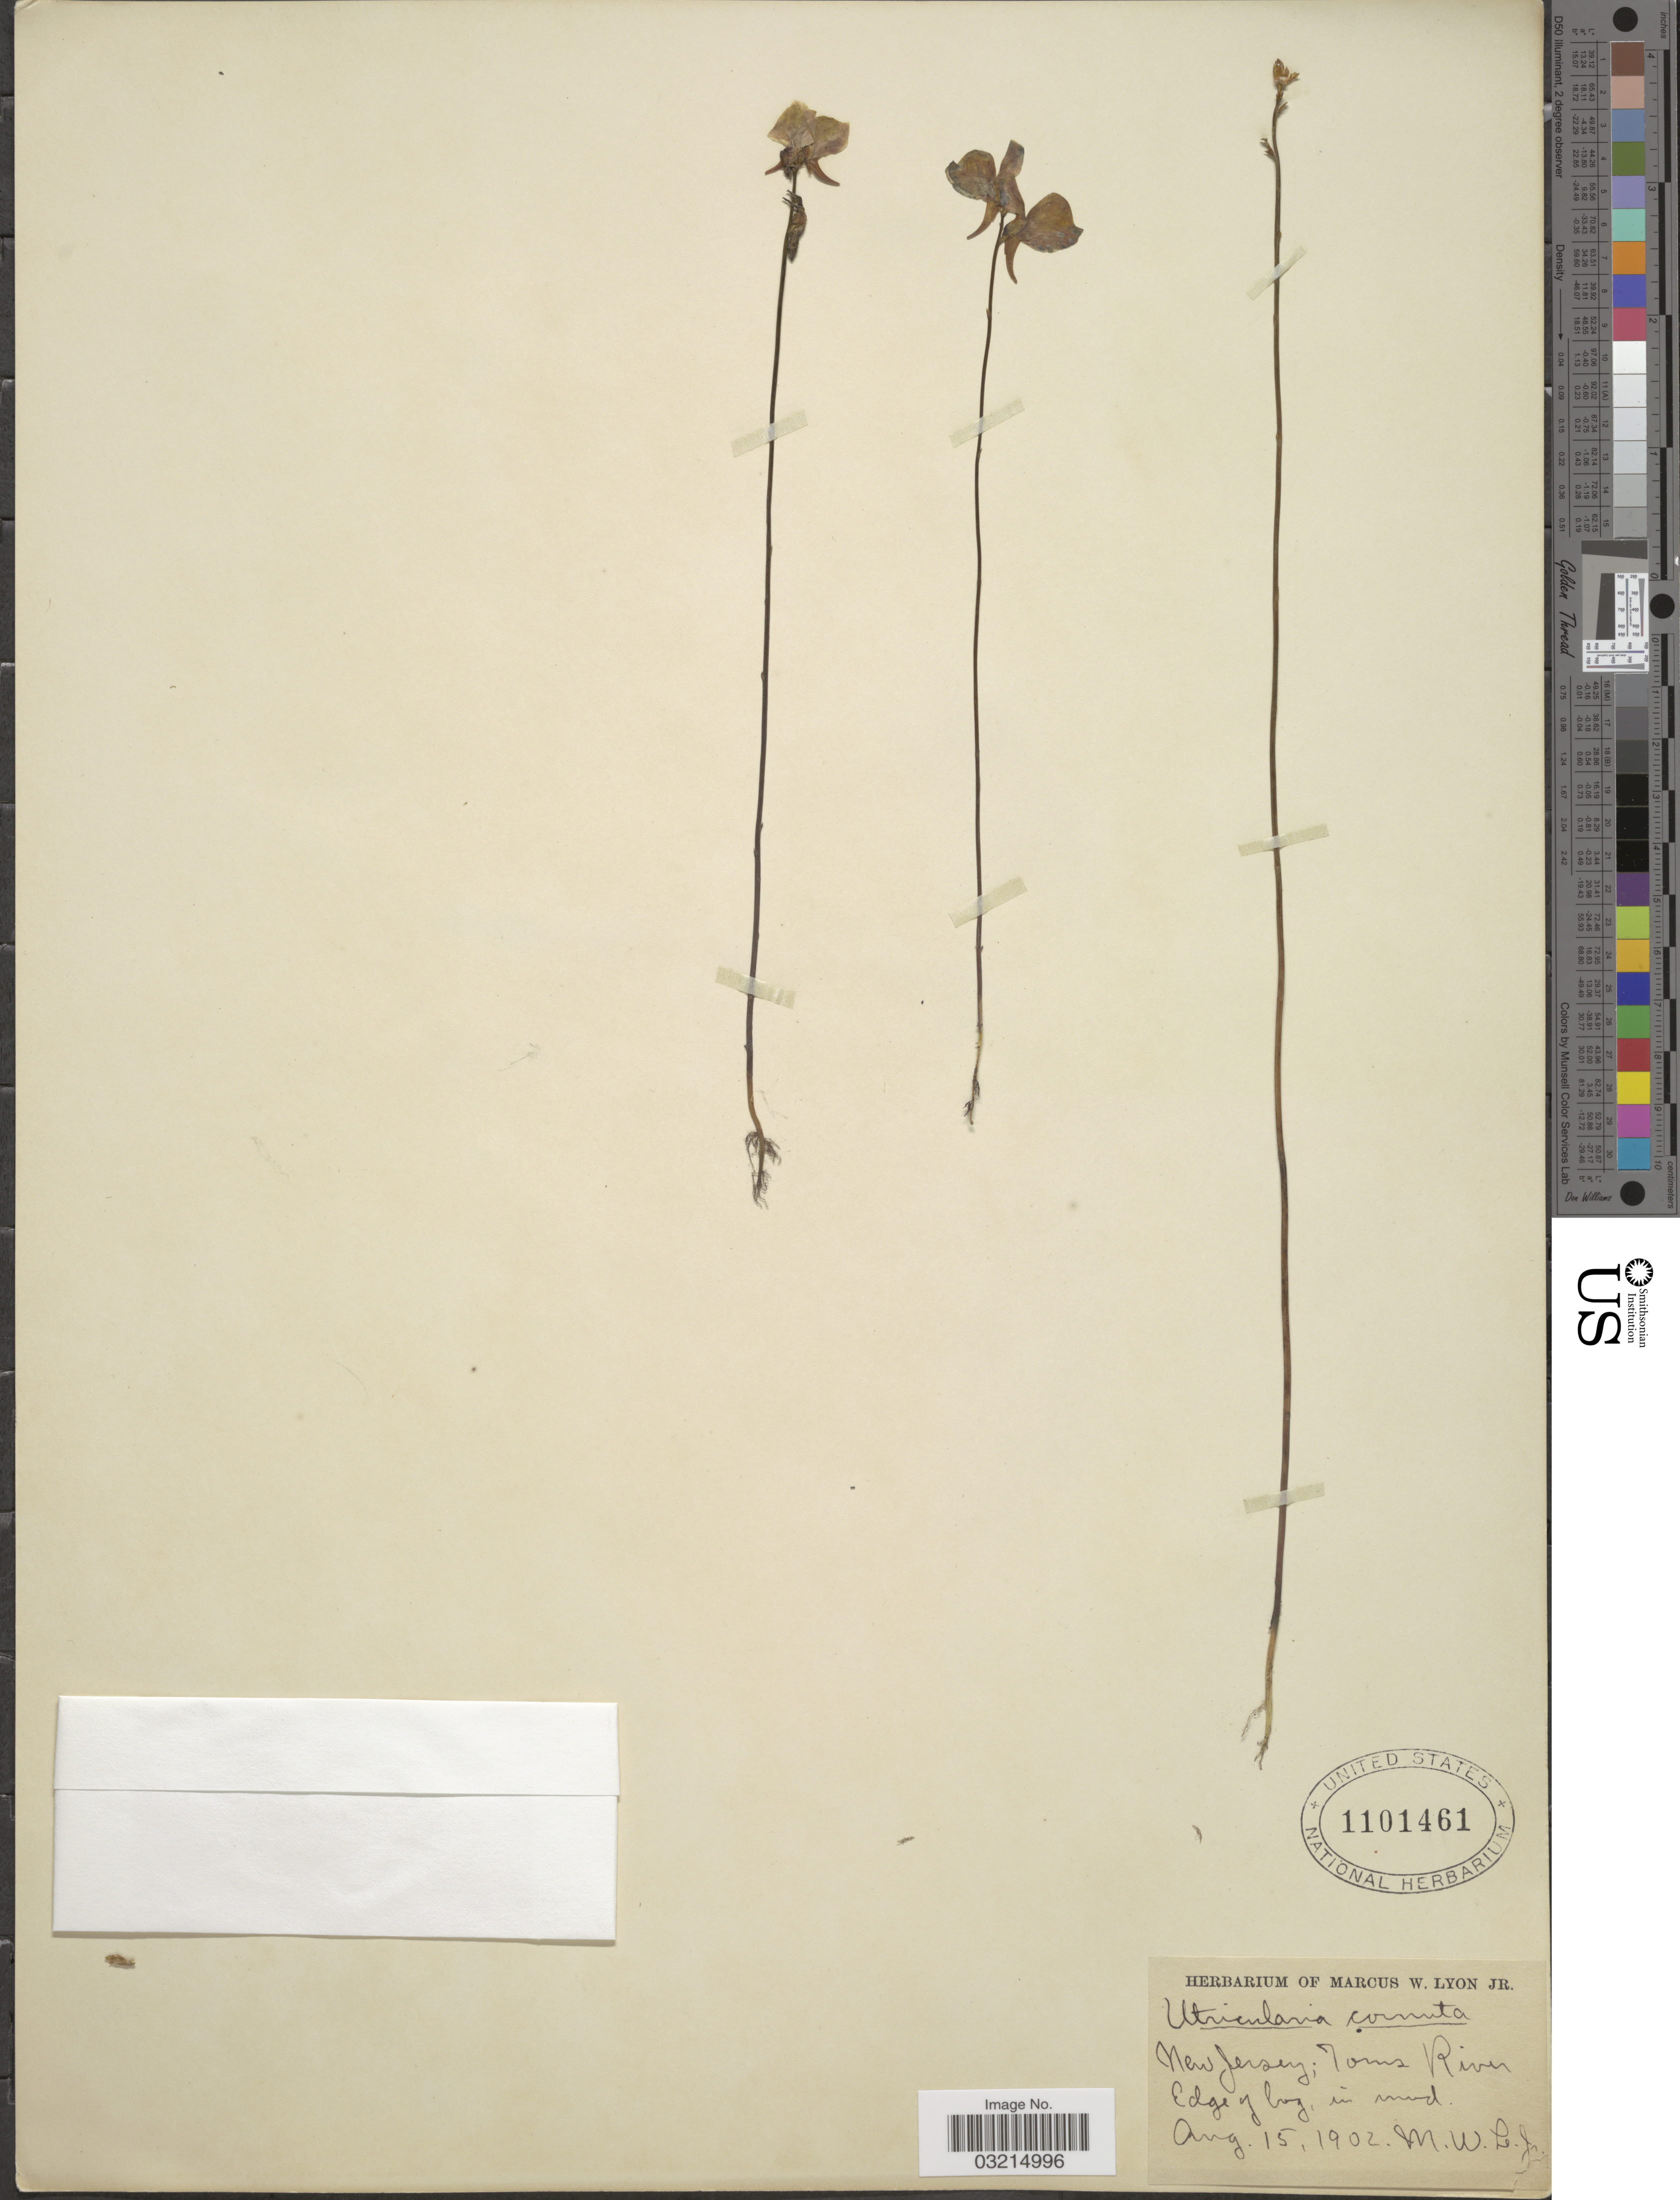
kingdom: Plantae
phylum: Tracheophyta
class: Magnoliopsida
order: Lamiales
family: Lentibulariaceae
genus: Utricularia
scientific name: Utricularia cornuta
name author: Michx.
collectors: M. W. Lyon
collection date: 1902-08-15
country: United States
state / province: New Jersey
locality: Toms River. Edge of bog.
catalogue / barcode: US 1101461